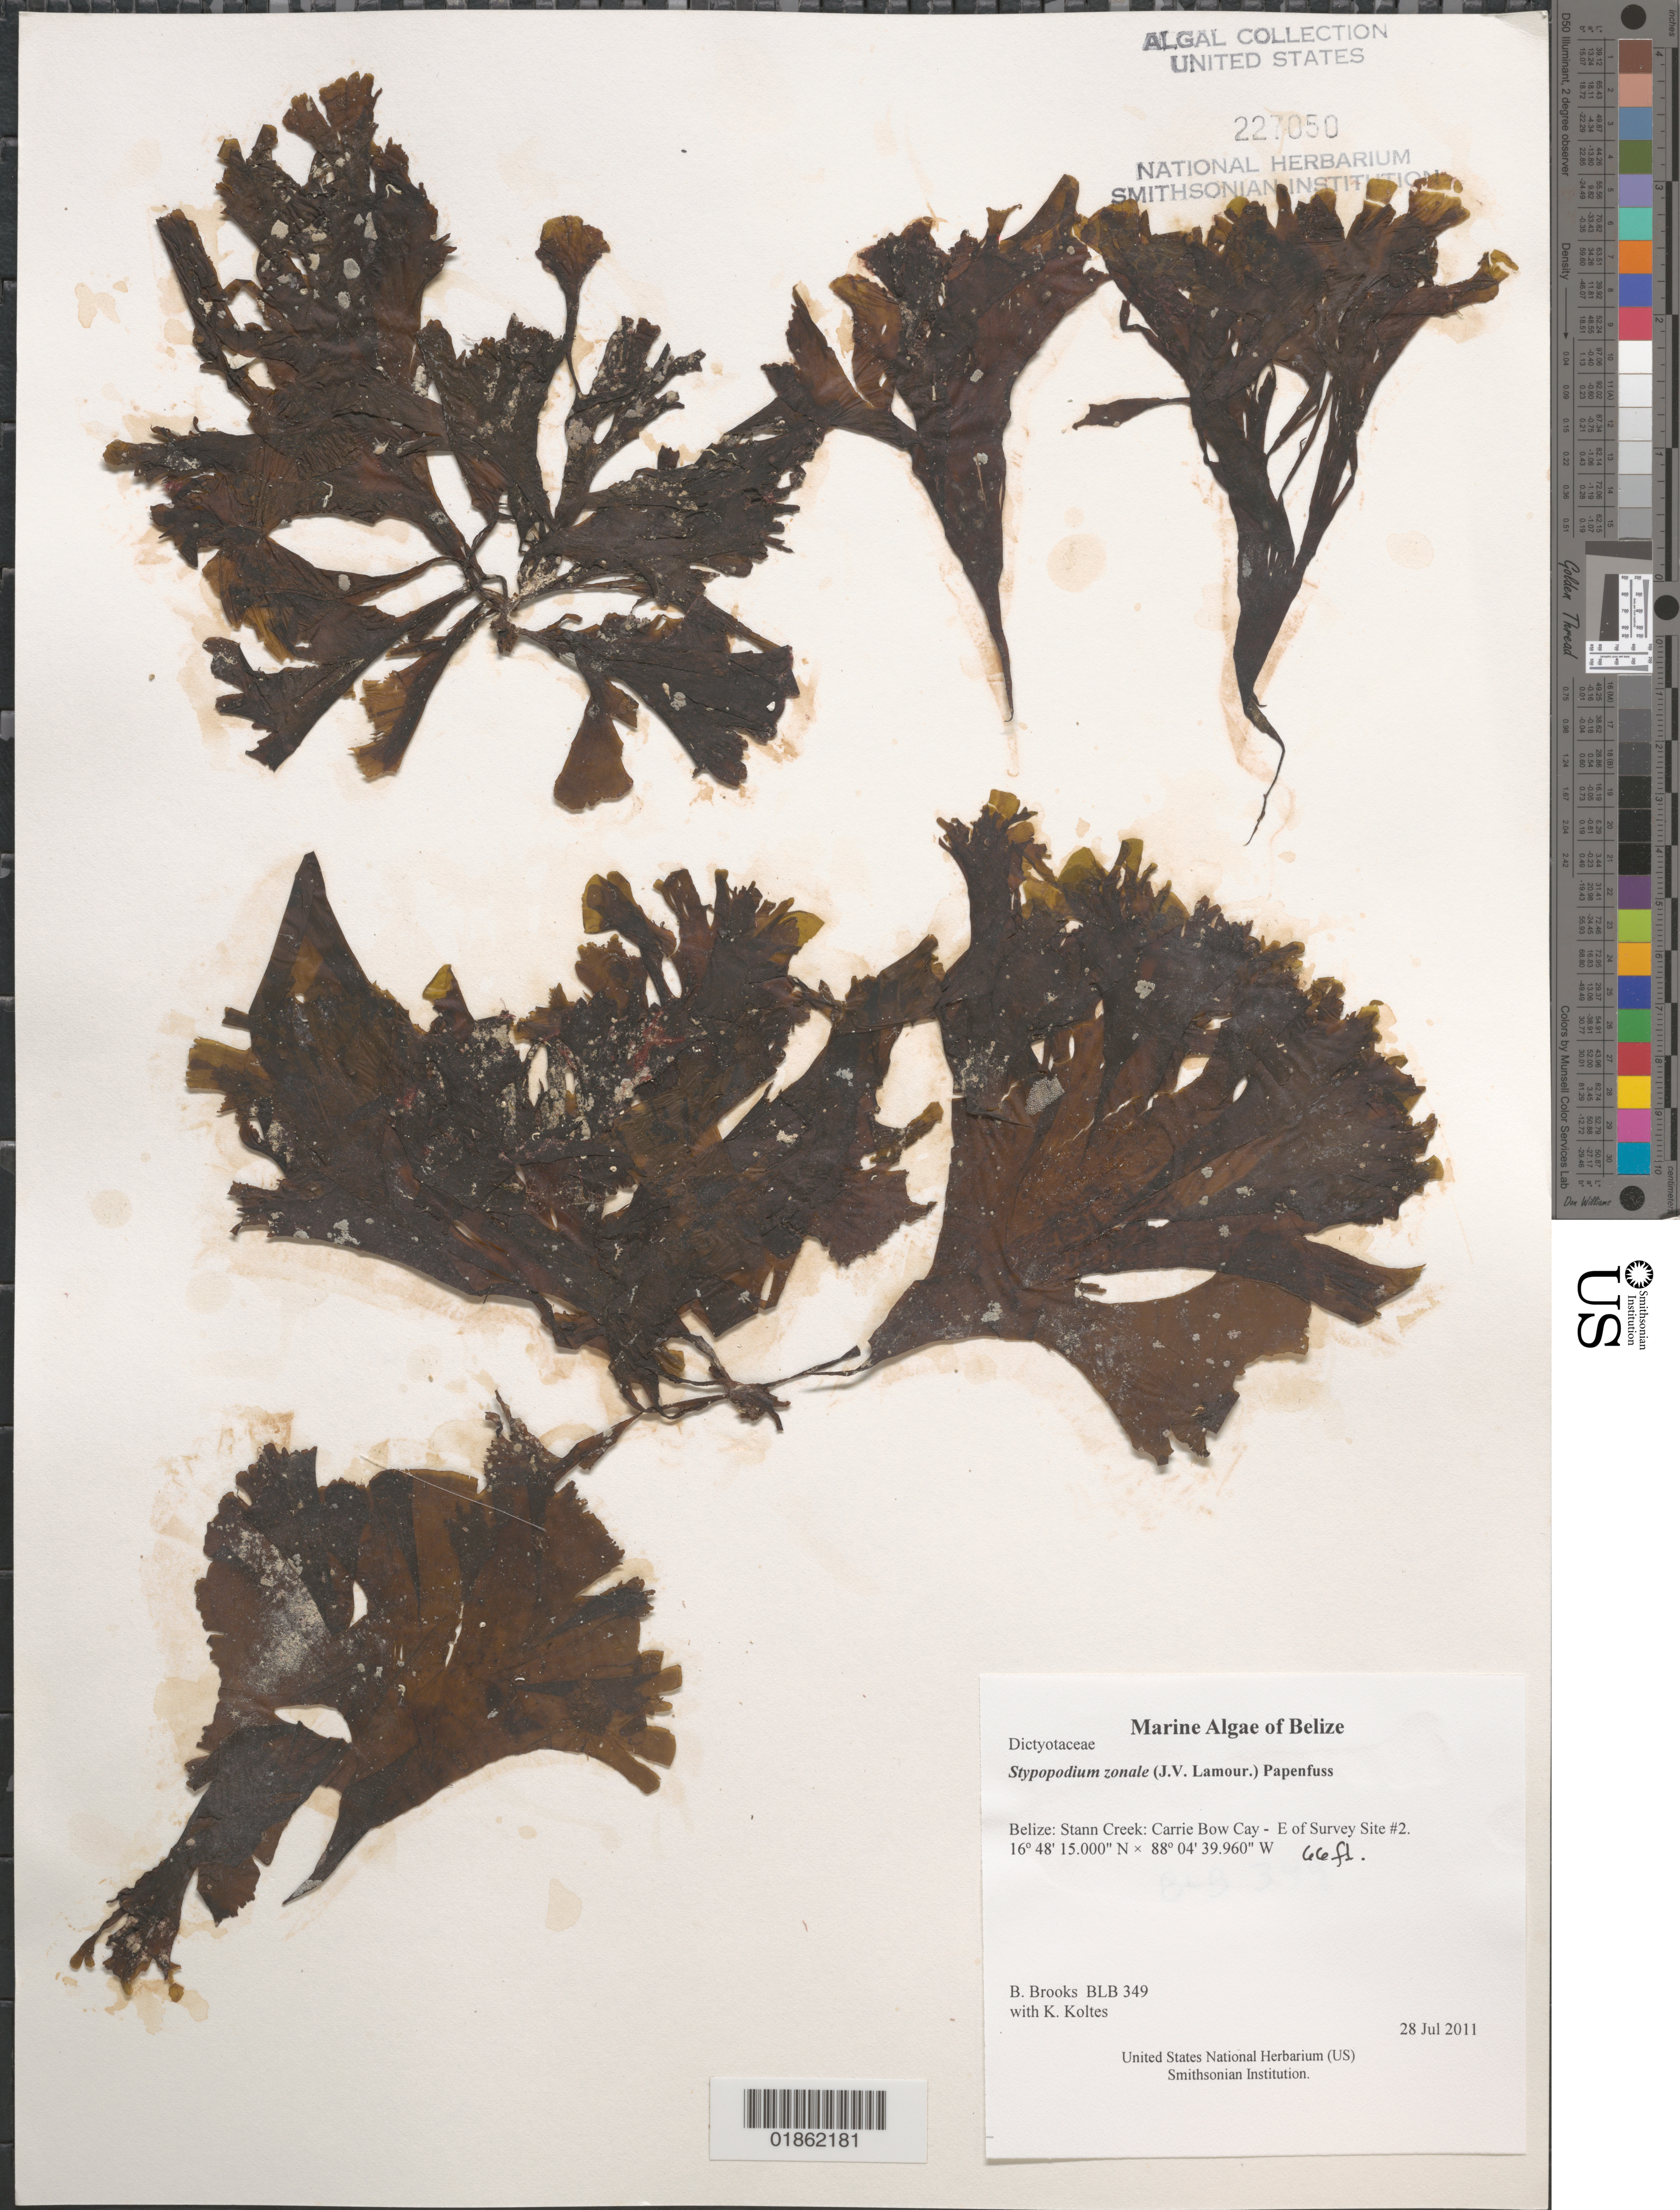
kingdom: Chromista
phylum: Ochrophyta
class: Phaeophyceae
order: Dictyotales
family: Dictyotaceae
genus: Stypopodium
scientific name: Stypopodium zonale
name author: (J.V.Lamouroux) Papenf.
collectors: B. Brooks & K. Koltes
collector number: BLB 349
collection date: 2011-07-28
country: Belize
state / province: Stann Creek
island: Carrie Bow Cay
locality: Carrie Bow Cay - E of Survey Site #2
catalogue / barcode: US 227050